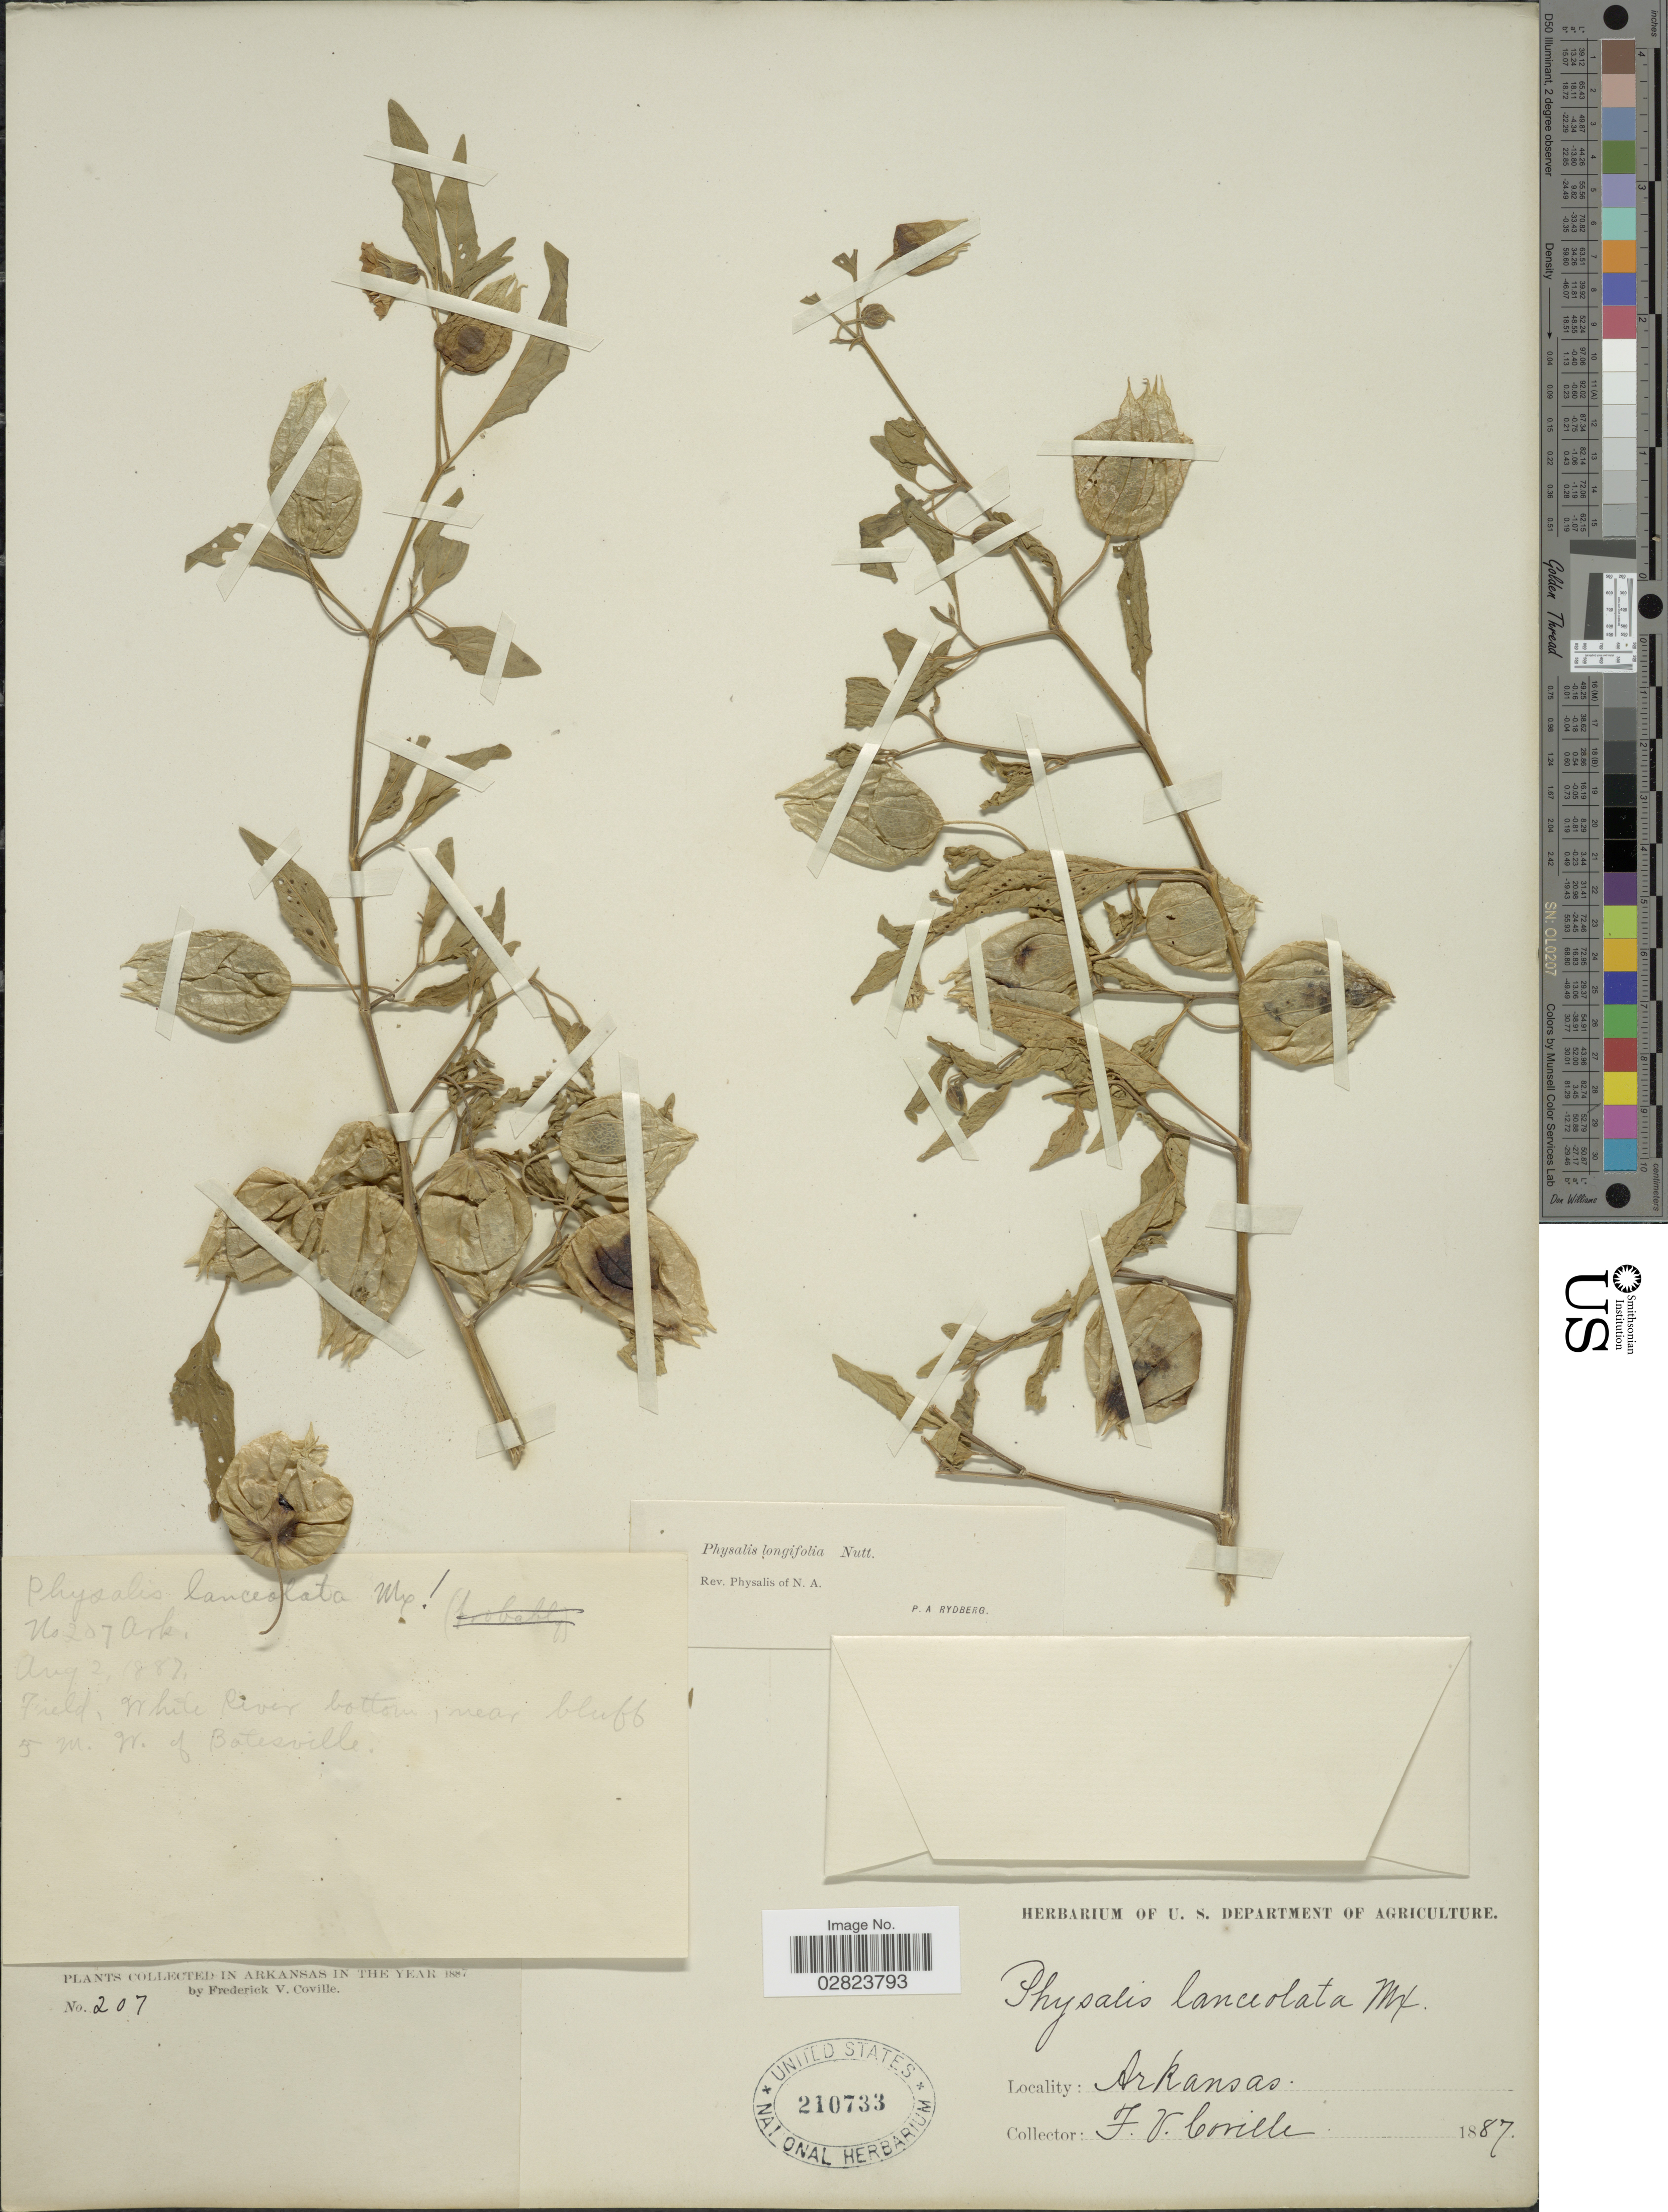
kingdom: Plantae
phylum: Tracheophyta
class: Magnoliopsida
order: Solanales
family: Solanaceae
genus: Physalis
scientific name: Physalis longifolia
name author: Nutt.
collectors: F. V. Coville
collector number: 207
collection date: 1887-08-02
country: United States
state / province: Arkansas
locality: Field, White River bottom, near bluff 5 m. W. of Batesville.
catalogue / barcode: US 210733